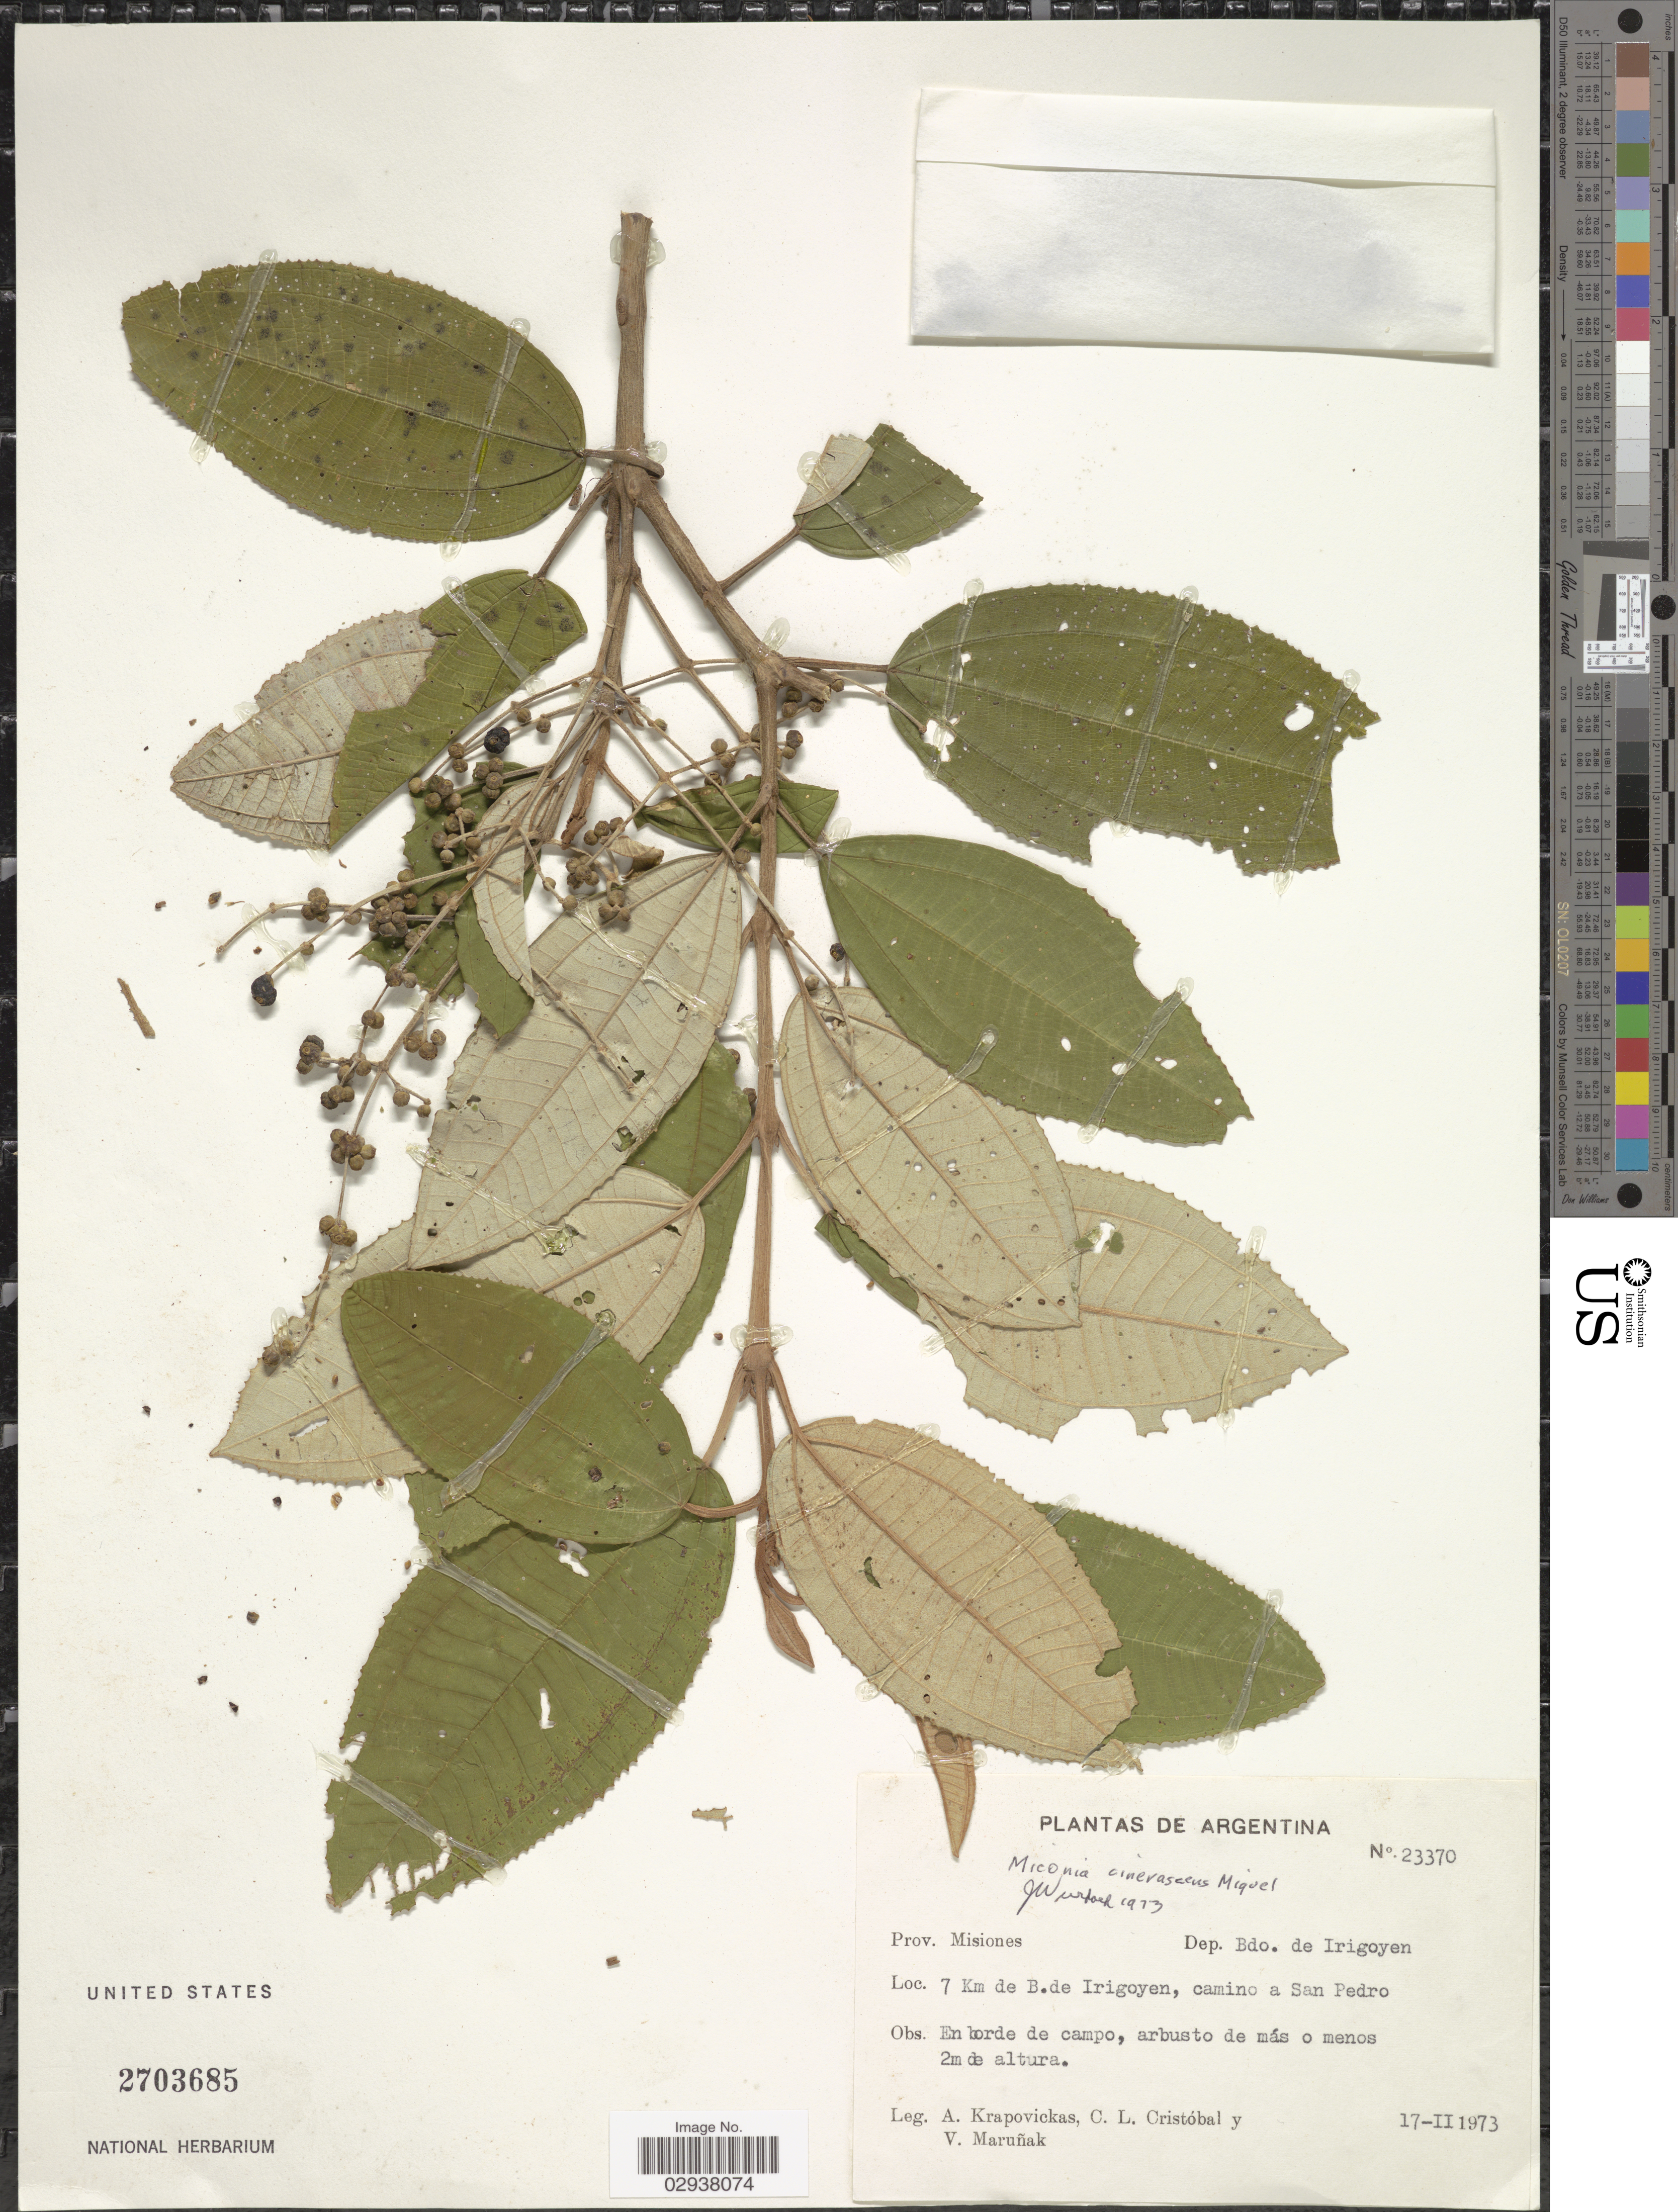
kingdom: Plantae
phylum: Tracheophyta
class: Magnoliopsida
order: Myrtales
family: Melastomataceae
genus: Miconia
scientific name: Miconia cinerascens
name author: Miq.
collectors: A. Krapovickas, C. L. Cristóbal & V. Maruñak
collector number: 23370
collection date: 1973-02-17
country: Argentina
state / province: Misiones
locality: Prov. Misiones. Dep. Bdo. de Irigoyen. 7 Km de B. de Irigoyen, camino a San Pedro.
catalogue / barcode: US 2703685